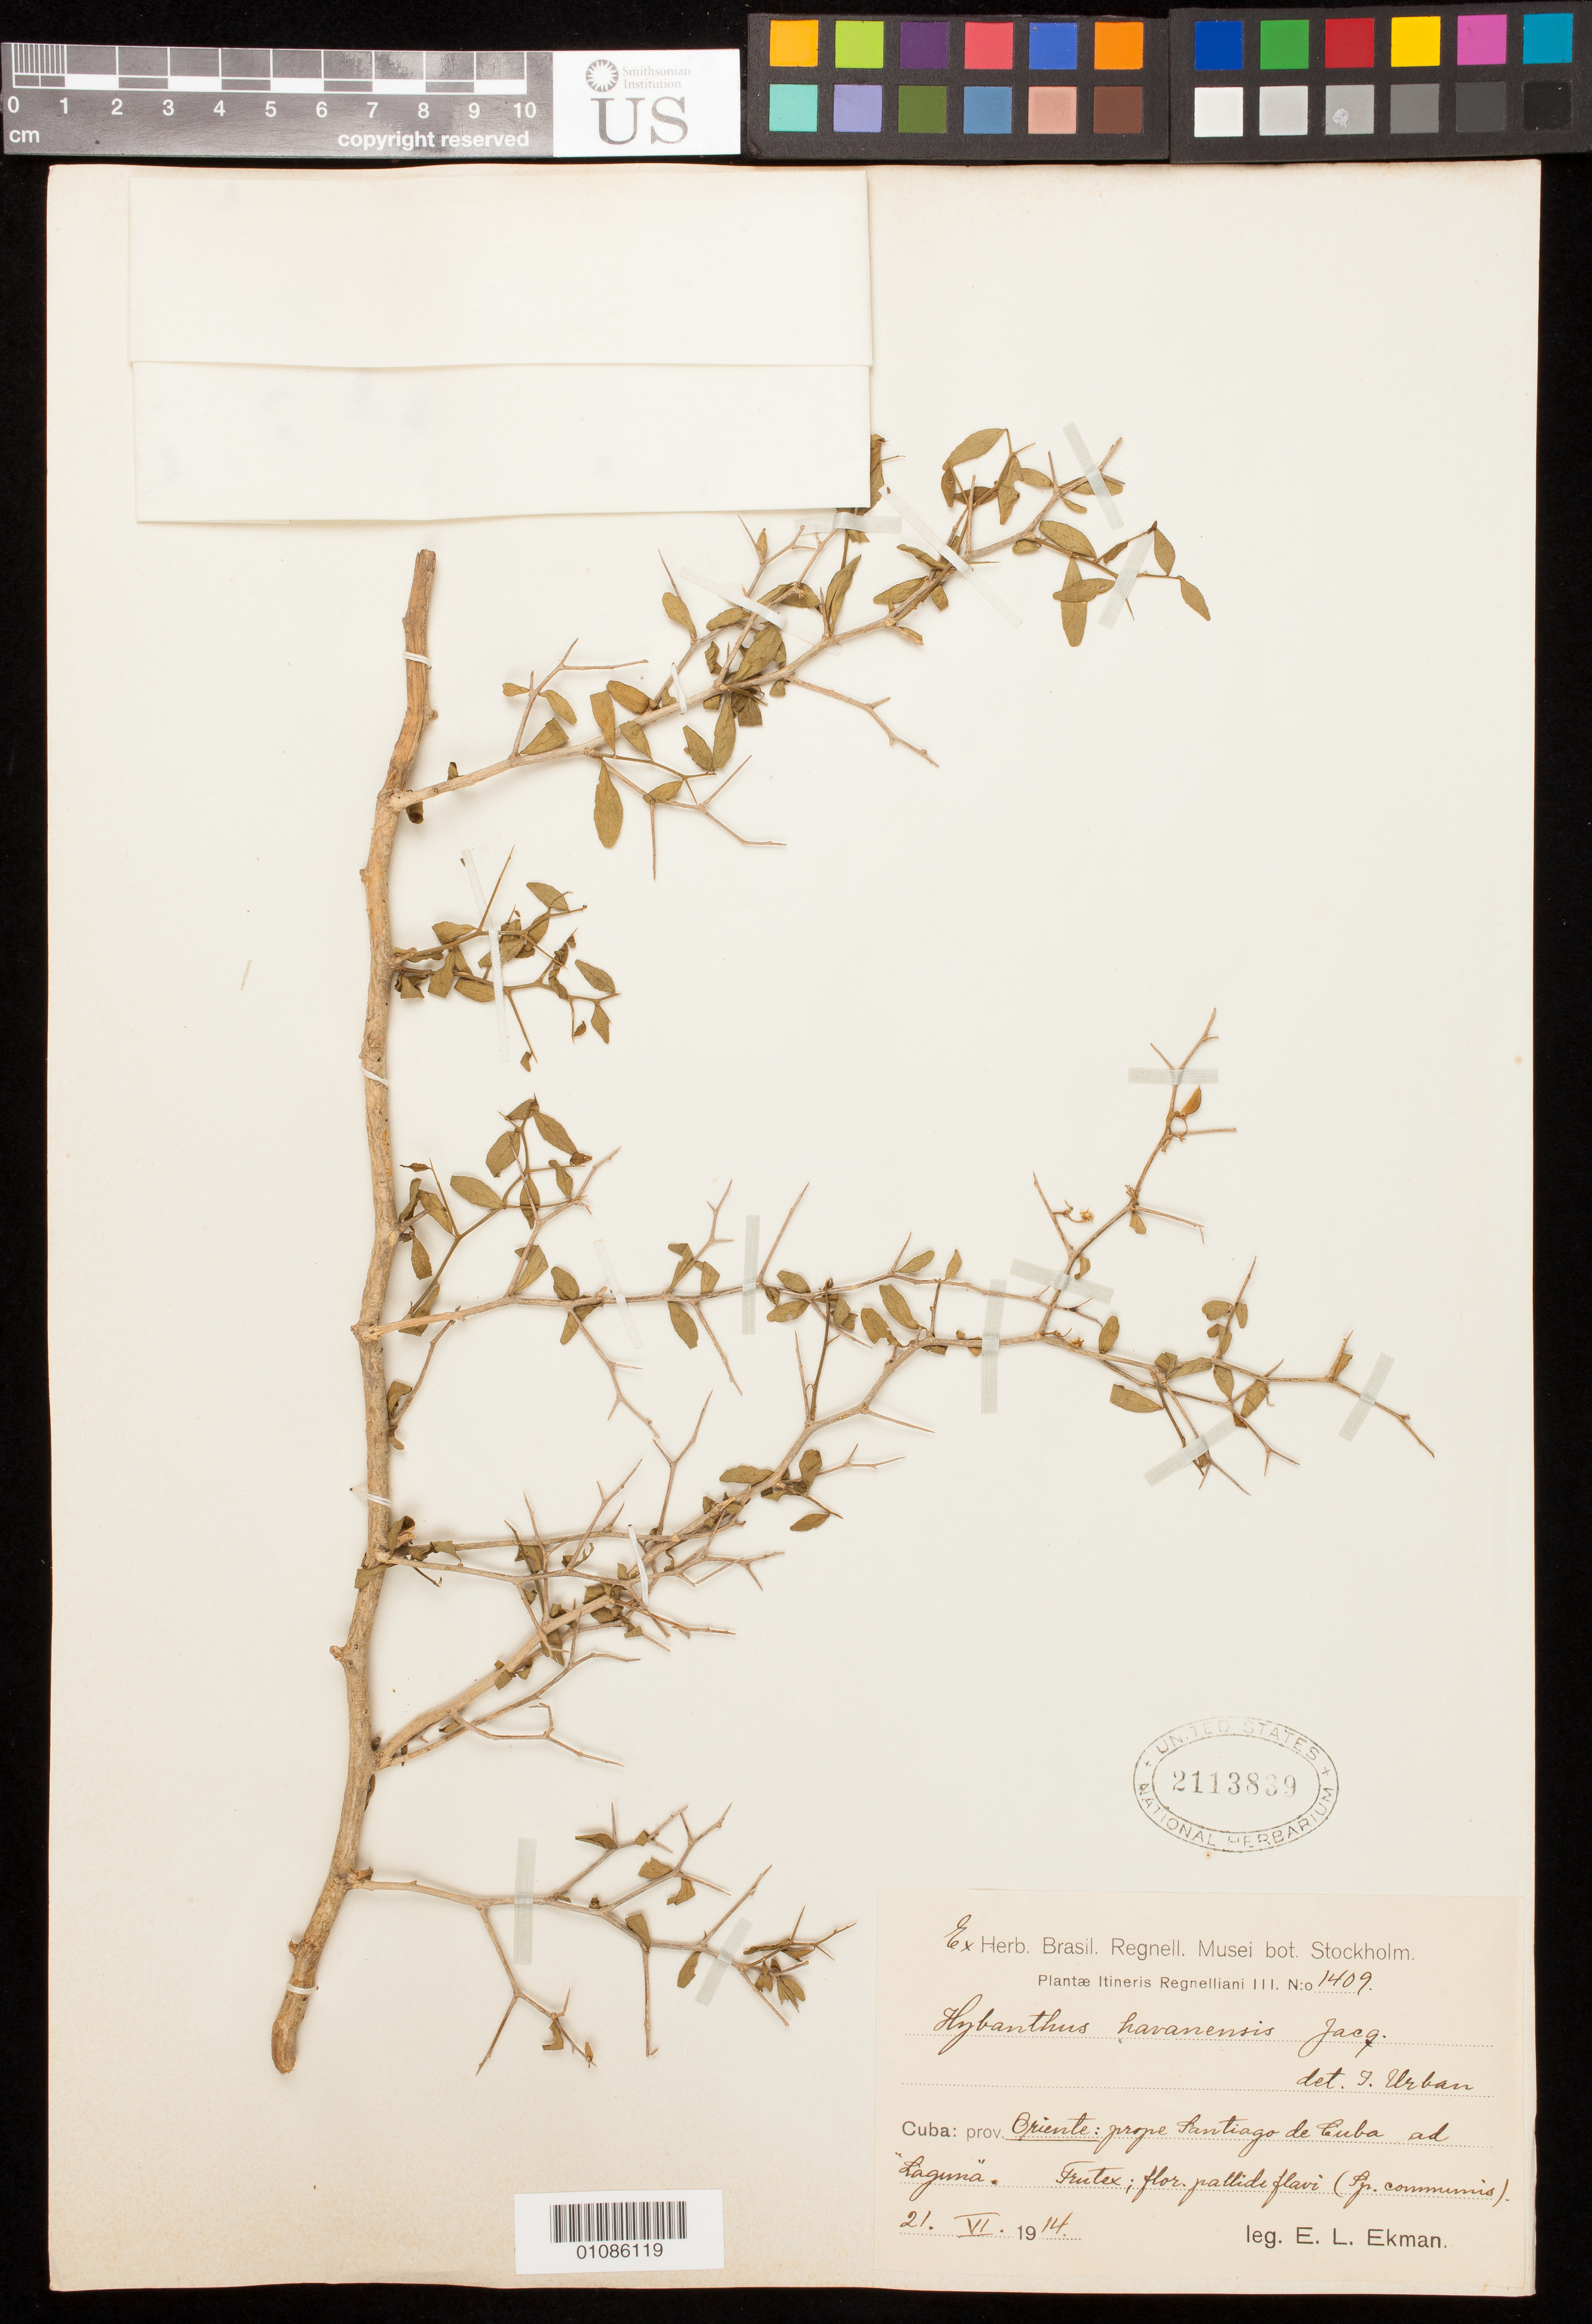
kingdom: Plantae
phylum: Tracheophyta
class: Magnoliopsida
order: Malpighiales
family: Violaceae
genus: Hybanthus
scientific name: Hybanthus havanensis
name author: Jacq.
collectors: E. L. Ekman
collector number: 1409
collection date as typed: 21 May 1914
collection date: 1914-05-21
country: Cuba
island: Cuba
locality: Oriente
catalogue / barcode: US 2113839